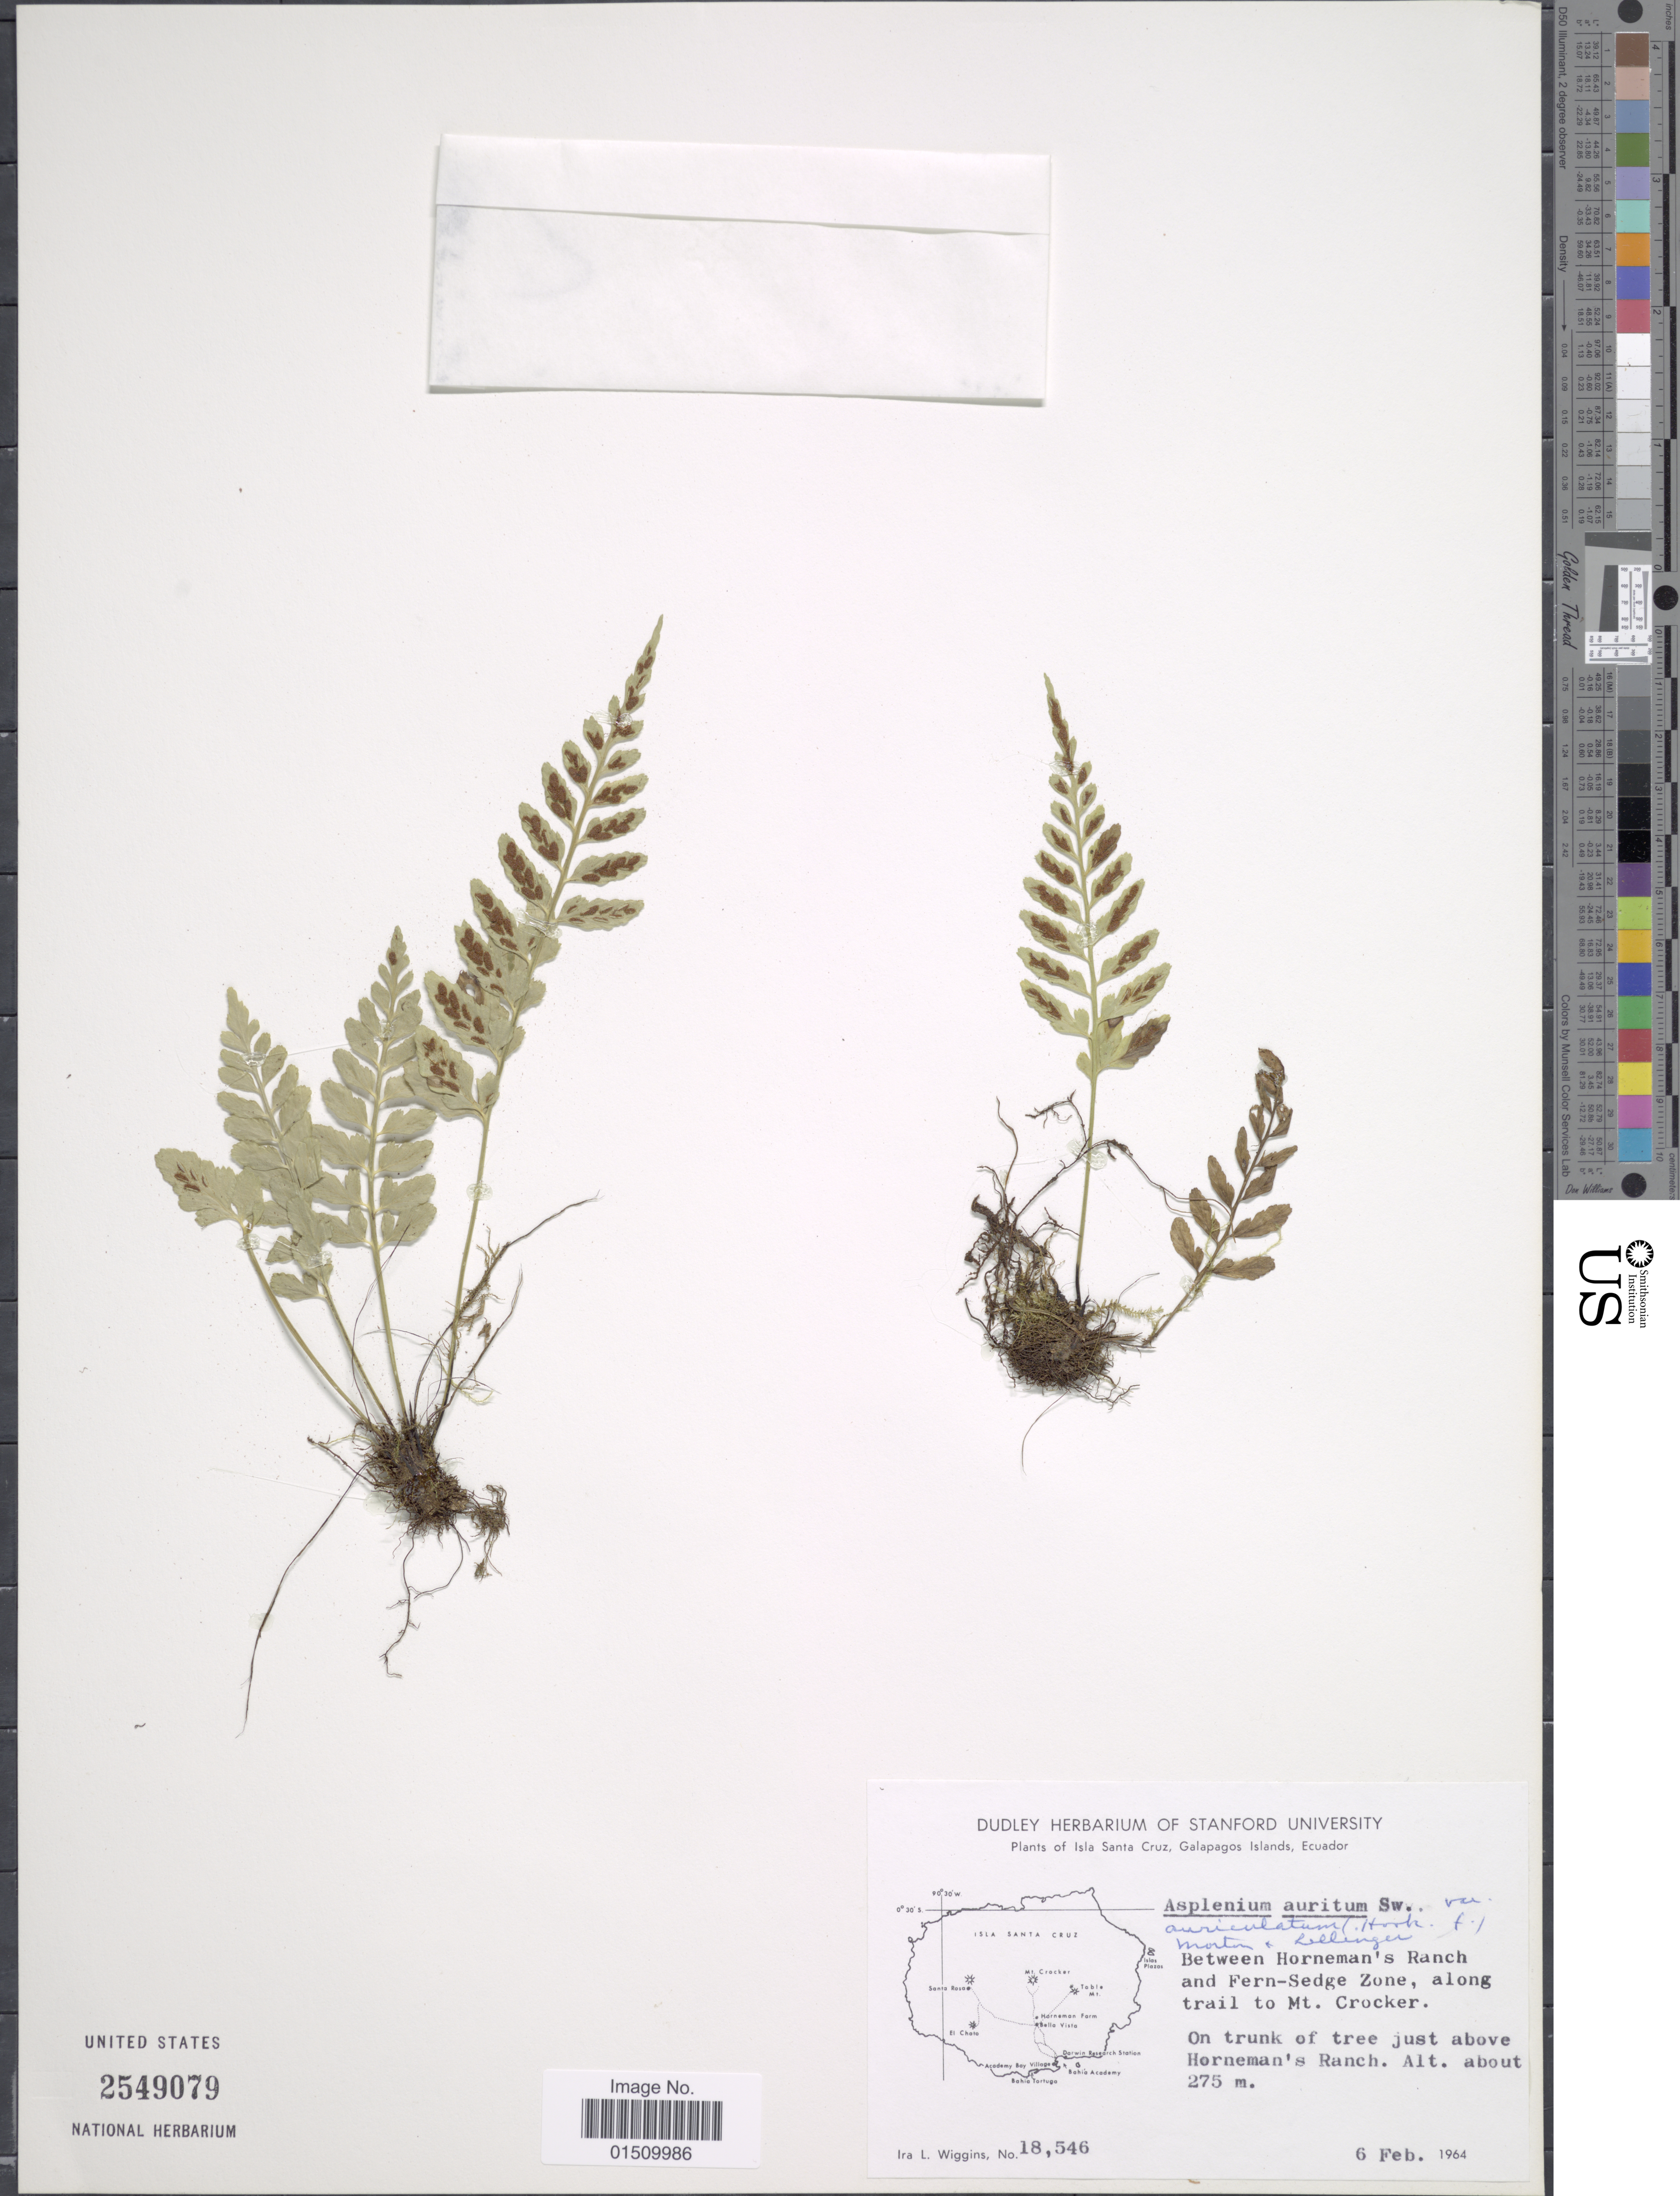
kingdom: Plantae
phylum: Tracheophyta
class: Polypodiopsida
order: Polypodiales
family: Aspleniaceae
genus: Asplenium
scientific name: Asplenium auritum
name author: Sw.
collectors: I. L. Wiggins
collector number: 18546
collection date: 1964-02-06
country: Ecuador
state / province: Colón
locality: Isla Santa Cruz, Galapagos Islands, Ecuador, between Horneman's Ranch and Fern-Sedge Zone, along trail to Mt.Crocker. On trunk of tree just above Herneman's Ranch.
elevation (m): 275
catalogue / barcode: US 2549079